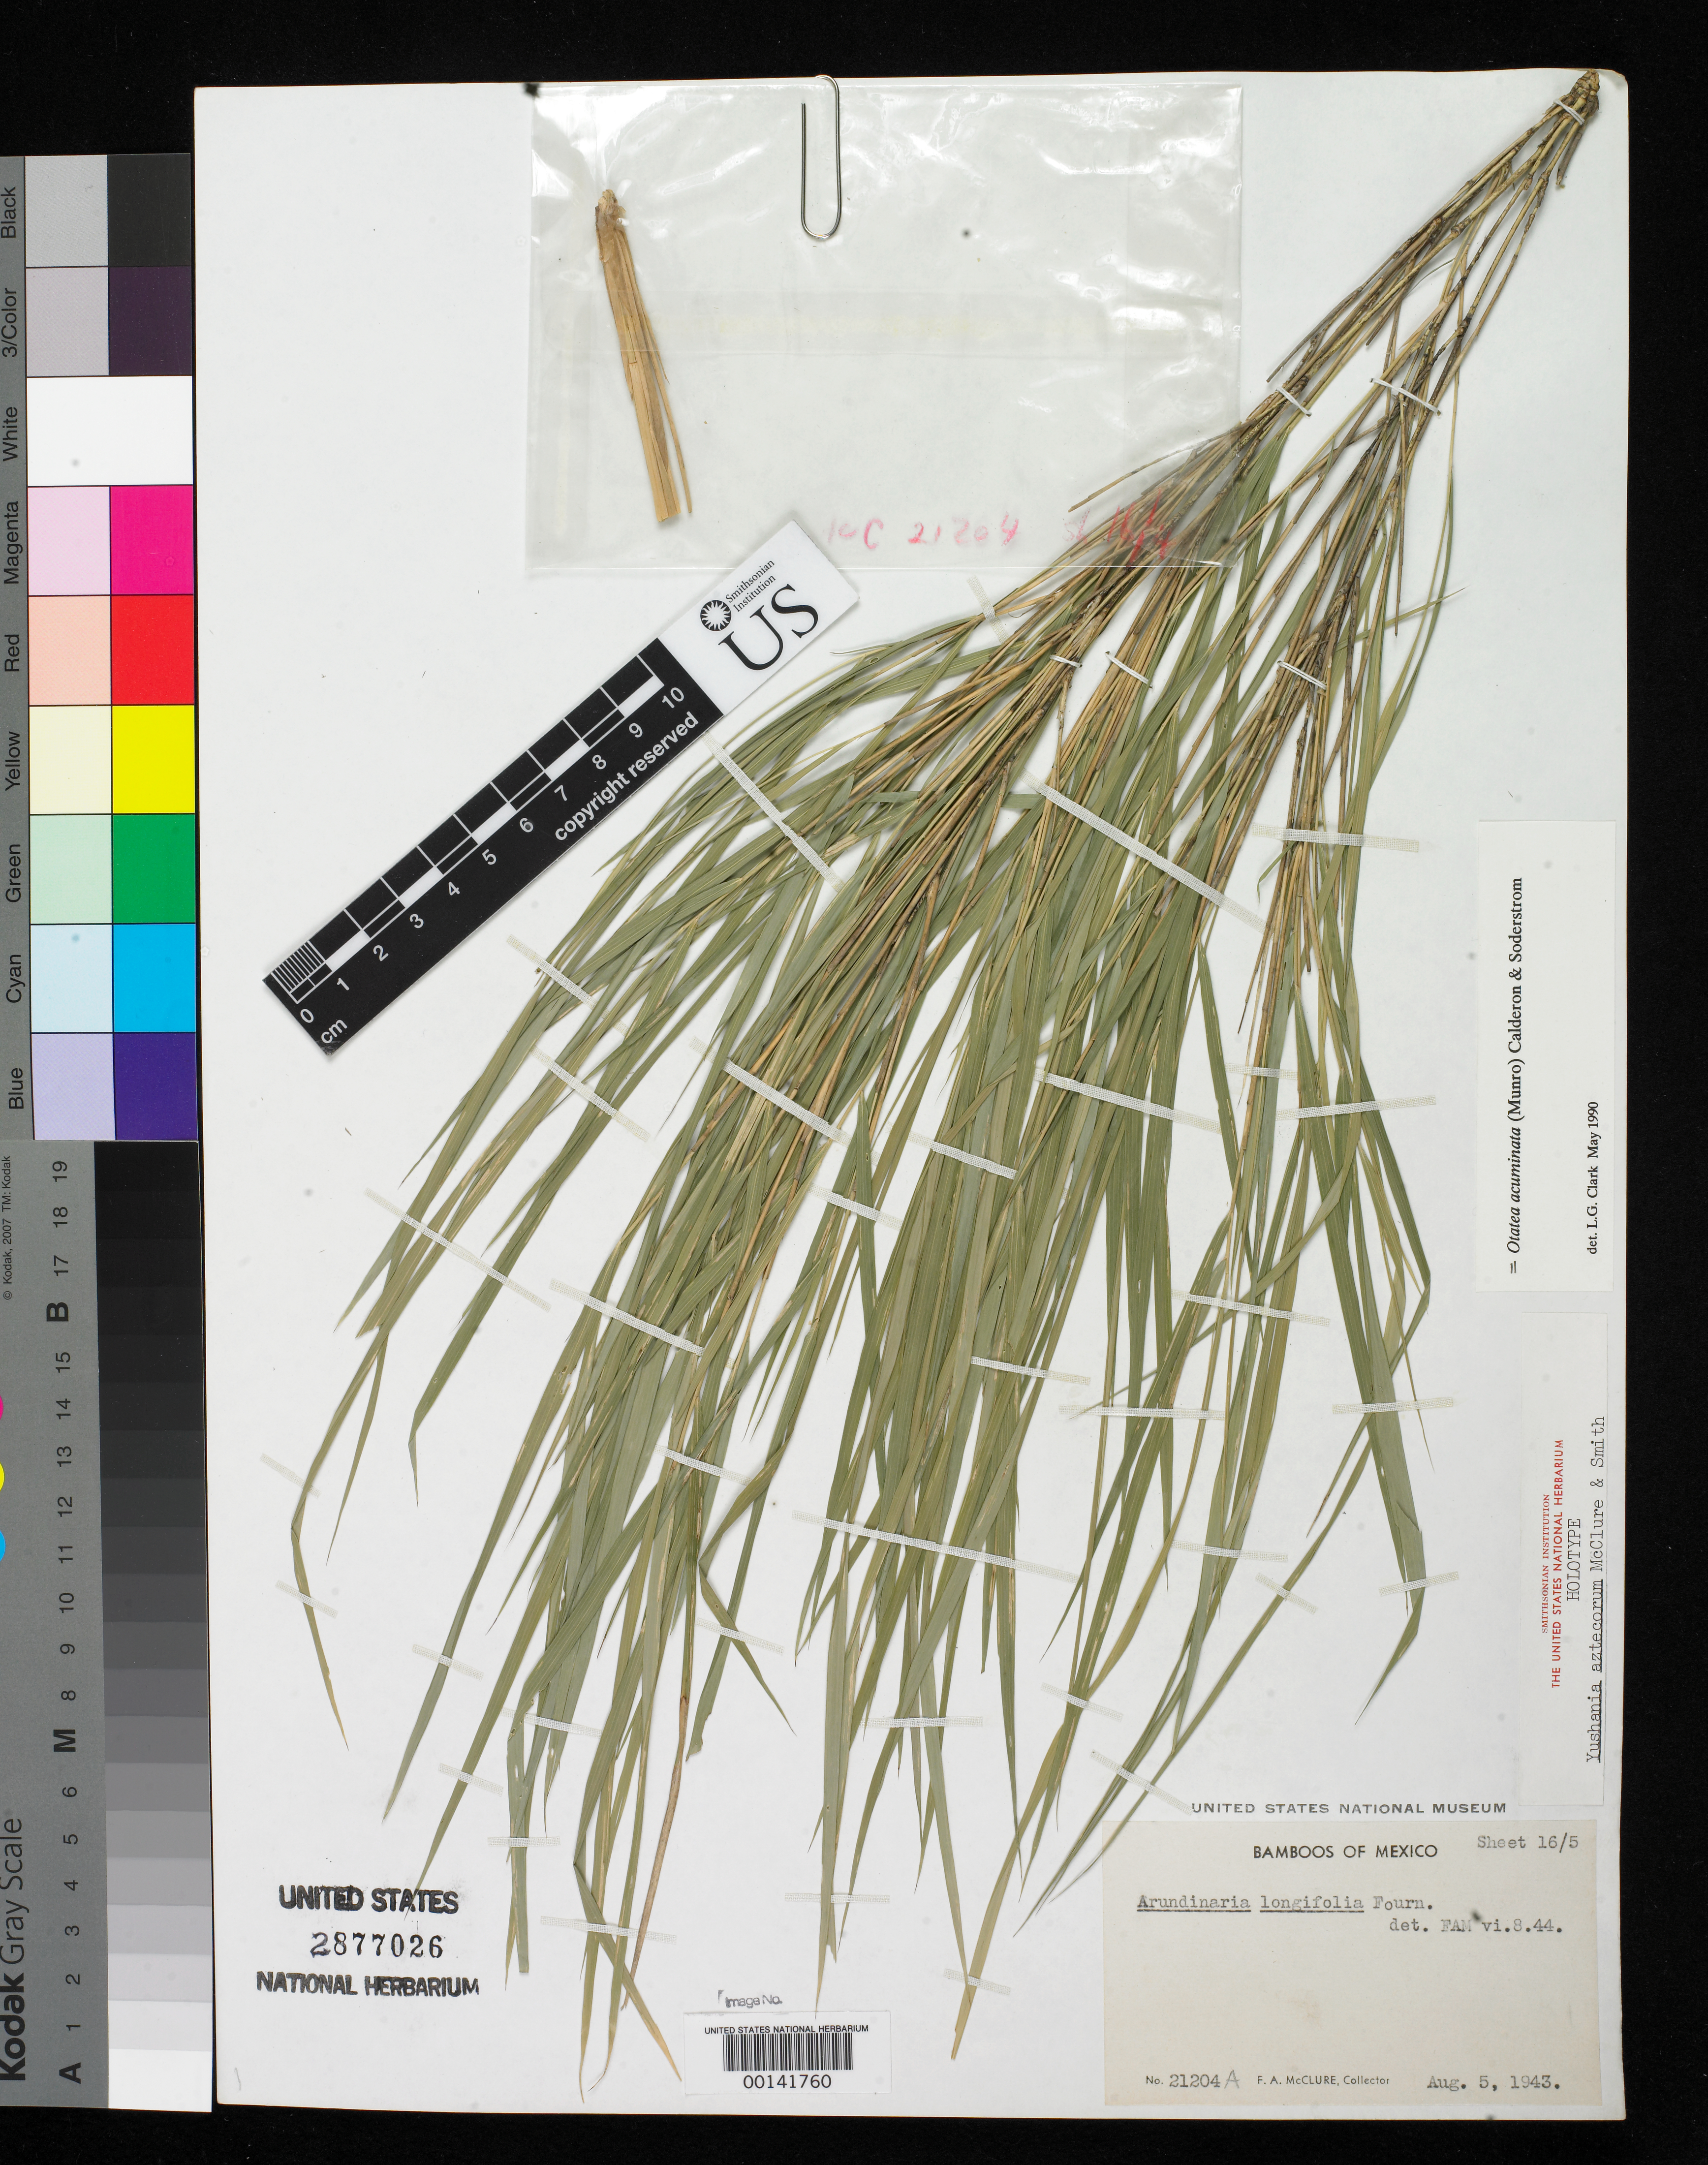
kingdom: Plantae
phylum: Tracheophyta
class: Liliopsida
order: Poales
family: Poaceae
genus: Yushania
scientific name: Yushania aztecorum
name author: McClure & E.W. Sm.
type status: Holotype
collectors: F. A. McClure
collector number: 21204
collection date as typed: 05 Aug 1943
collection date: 1943-08-05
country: Mexico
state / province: Sinaloa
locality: Slopes of La Dispensa, inland from Rosario.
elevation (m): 457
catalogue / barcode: US 2877026